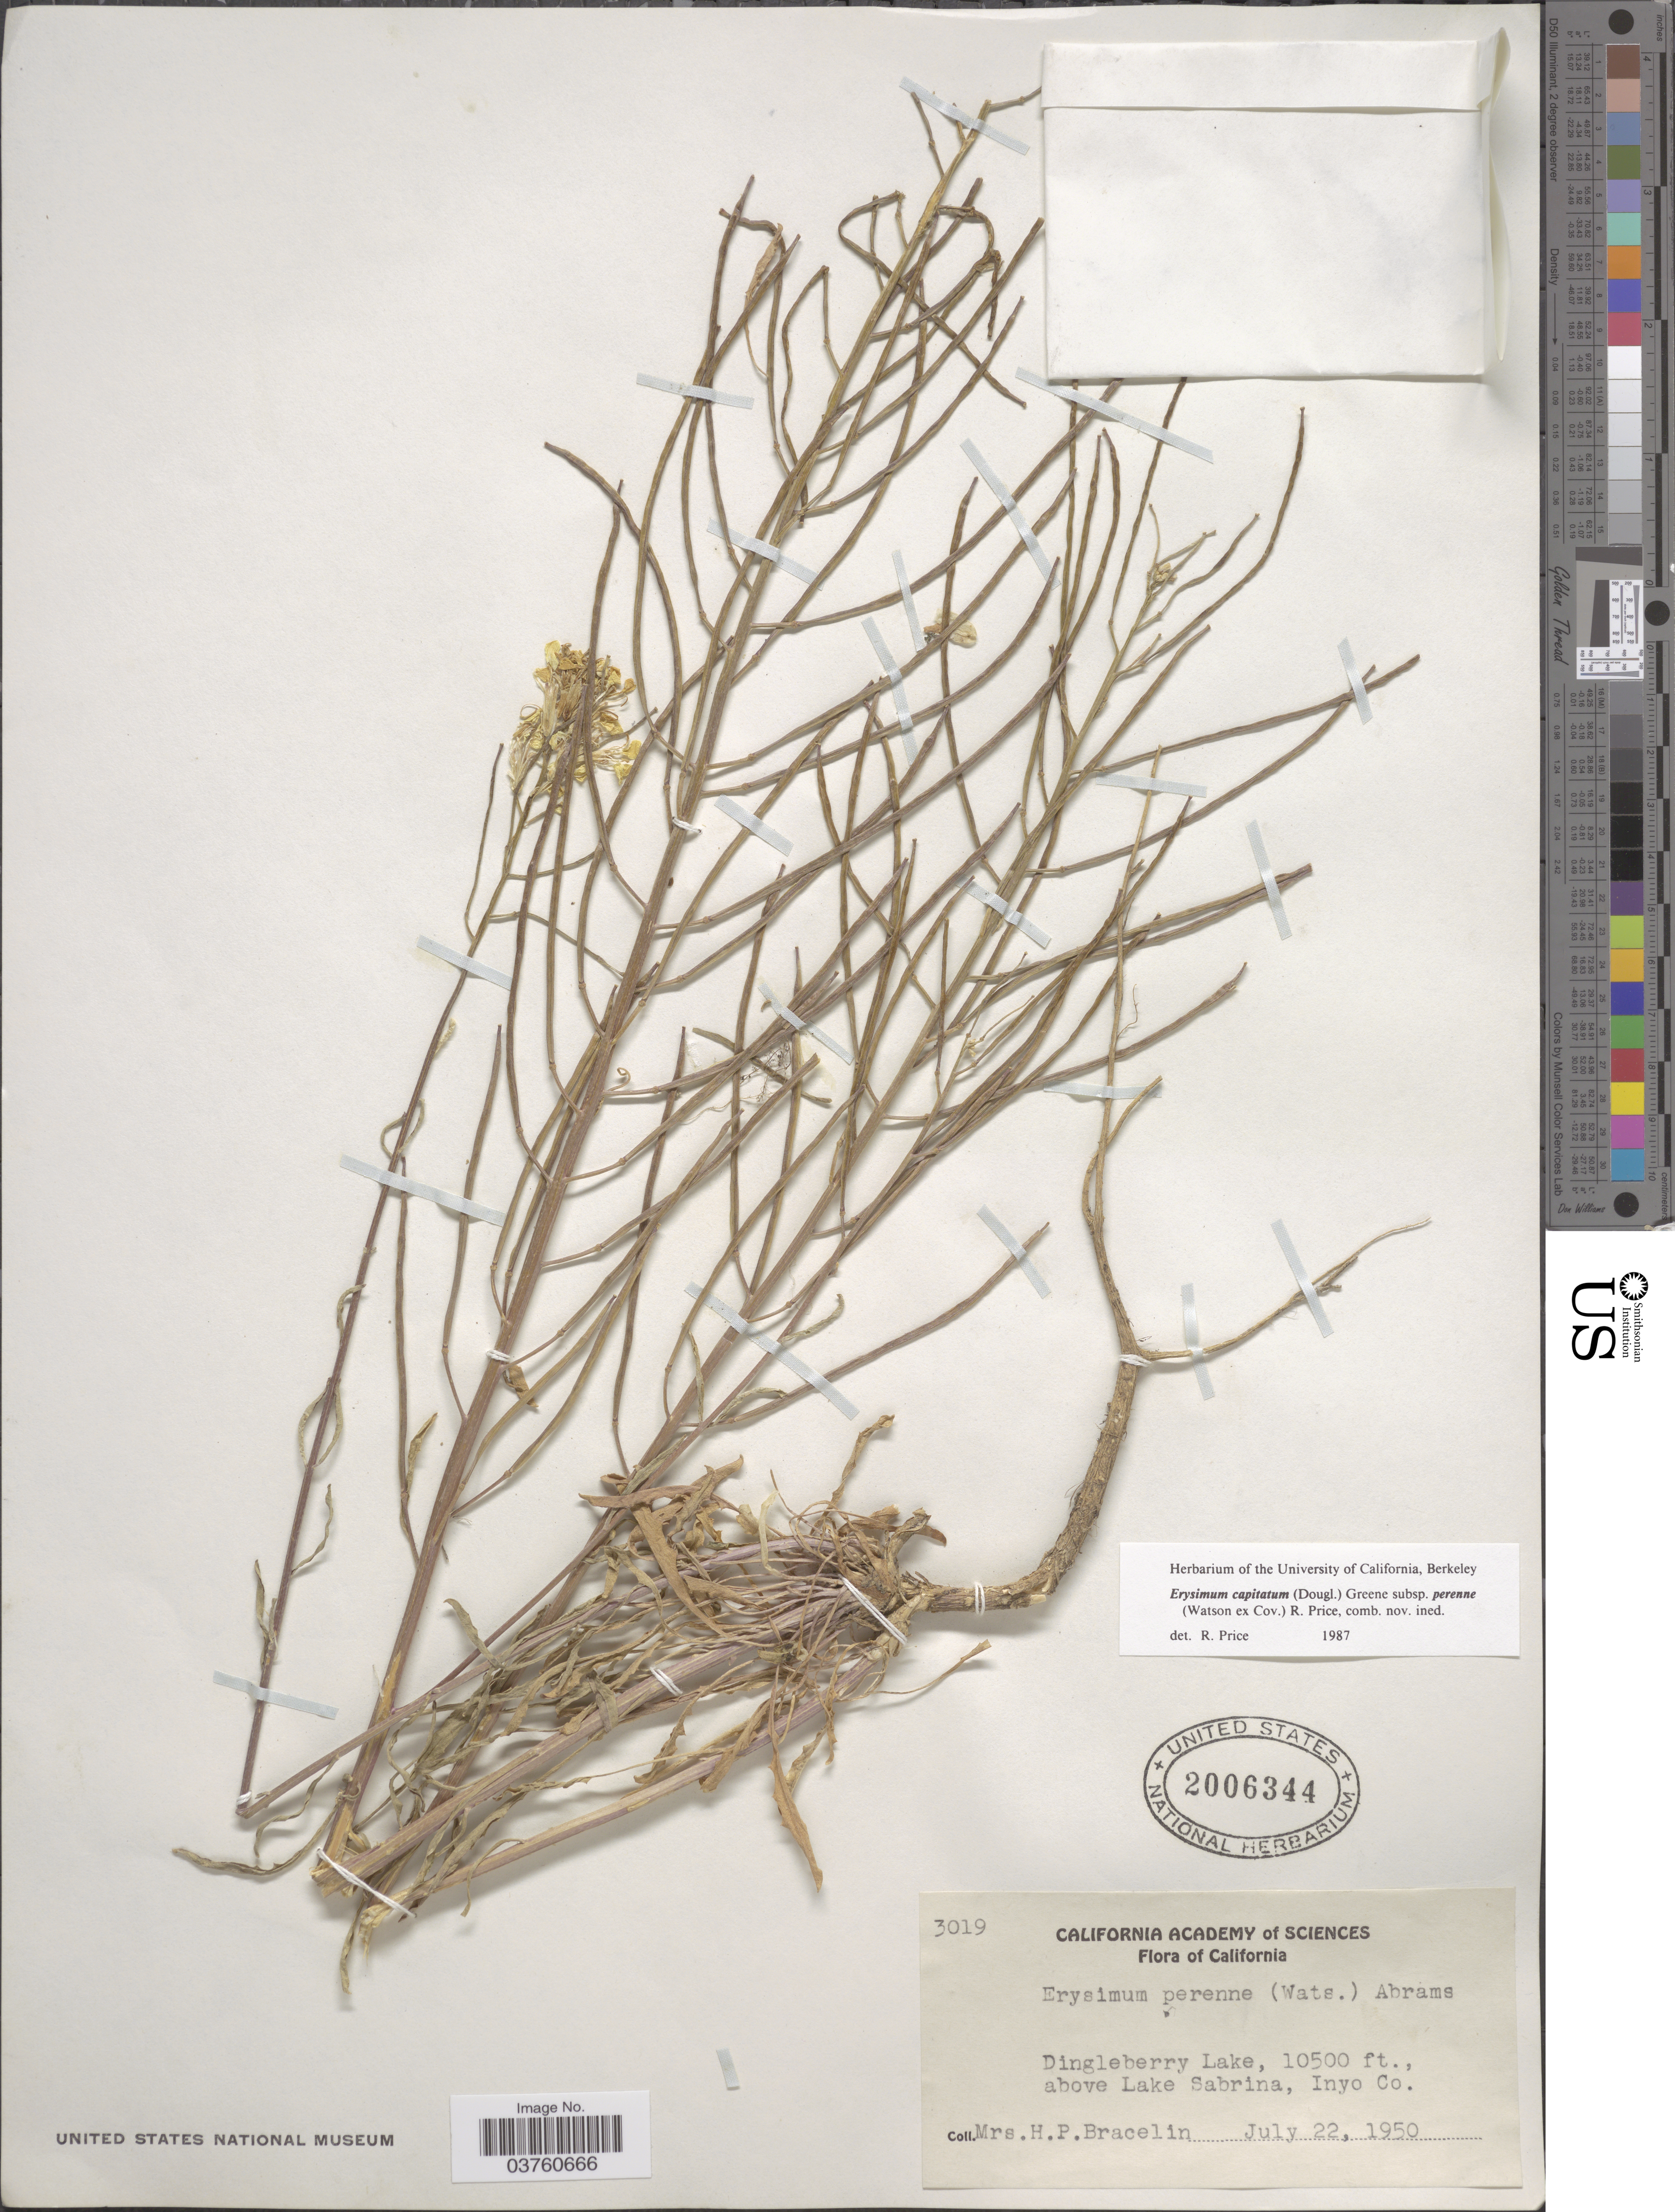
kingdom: Plantae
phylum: Tracheophyta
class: Magnoliopsida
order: Brassicales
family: Brassicaceae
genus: Erysimum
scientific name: Erysimum capitatum var. perenne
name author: (S. Watson ex Coville) R.J. Davis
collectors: H. Bracelin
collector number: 3019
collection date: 1950-07-22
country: United States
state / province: California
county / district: Inyo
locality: Dingleberry Lake, above Lake Sabrina, Inyo Co.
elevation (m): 3200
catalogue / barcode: US 2006344